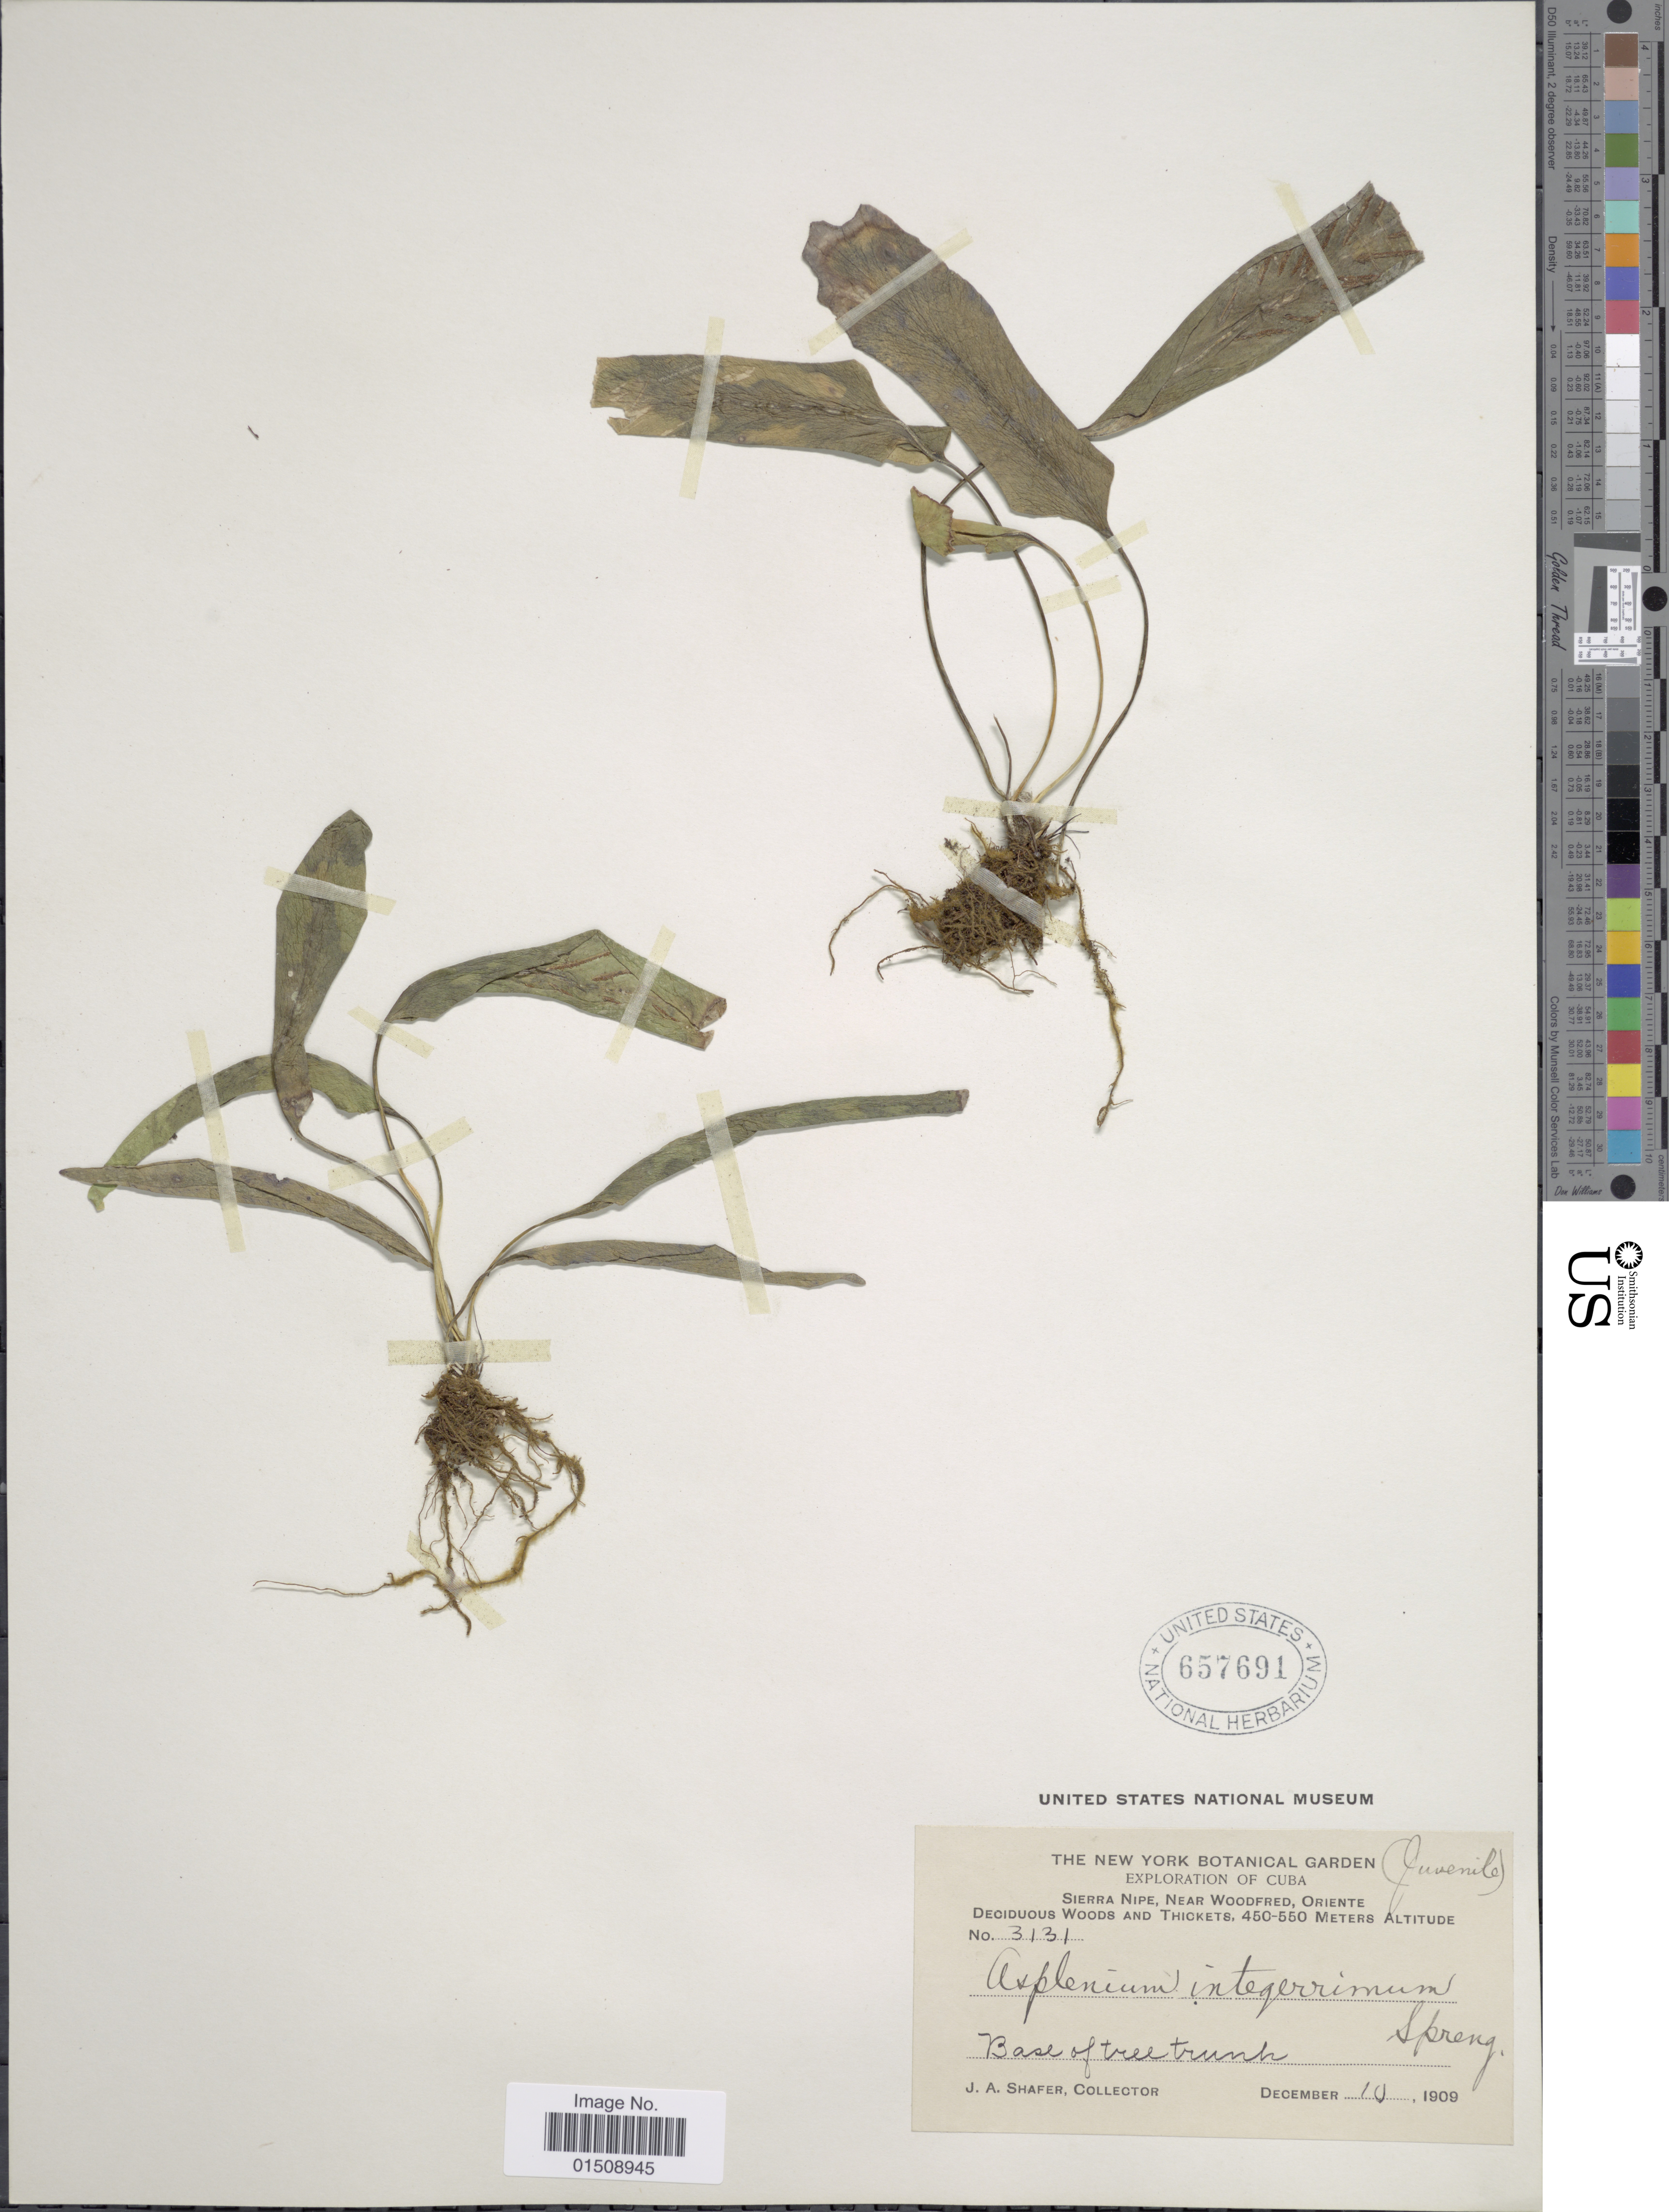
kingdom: Plantae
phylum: Tracheophyta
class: Polypodiopsida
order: Polypodiales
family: Aspleniaceae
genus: Asplenium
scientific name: Asplenium juglandifolium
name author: Lam.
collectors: J. A. Shafer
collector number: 3131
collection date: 1909-12-10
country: Cuba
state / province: Oriente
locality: Sierra Nipe, near Woodfred, Oriente Deciduous Woods and Thickets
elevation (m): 450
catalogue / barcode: US 657691